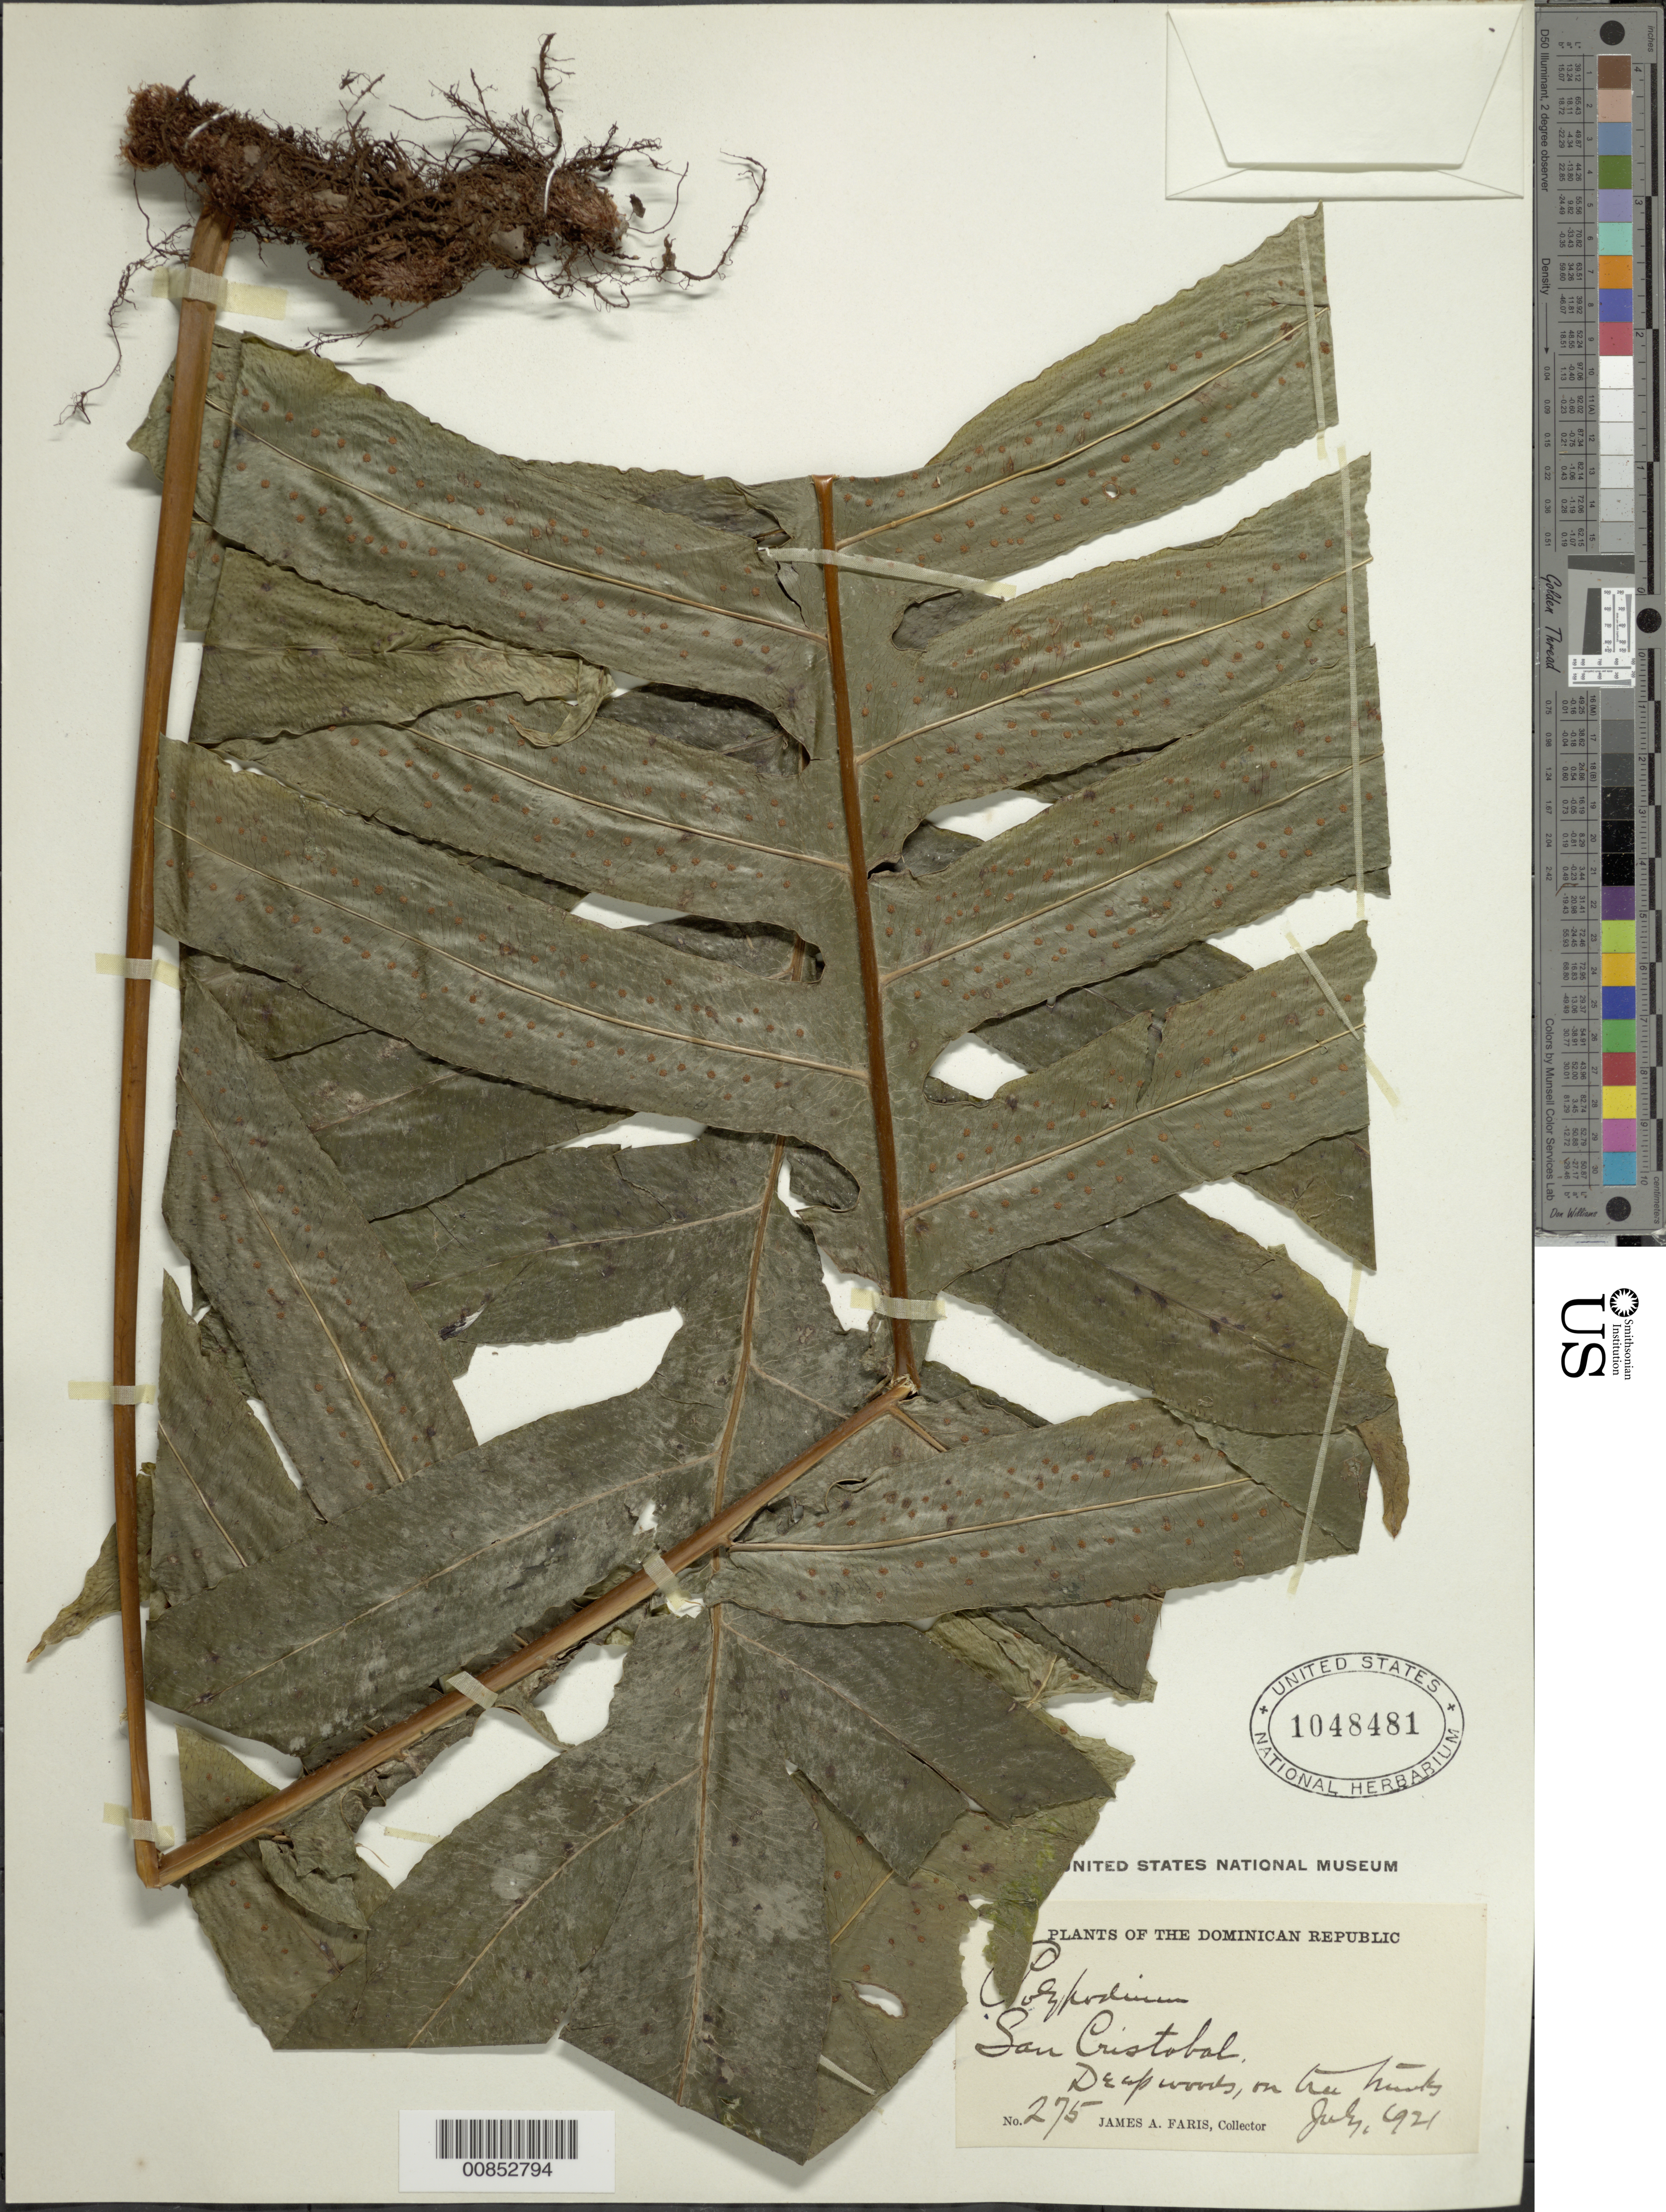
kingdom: Plantae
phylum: Tracheophyta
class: Polypodiopsida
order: Polypodiales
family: Polypodiaceae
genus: Phlebodium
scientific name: Phlebodium aureum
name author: (L.) J. Sm.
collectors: J. Faris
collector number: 275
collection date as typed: Jul 1921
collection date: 1921-07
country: Dominican Republic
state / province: San Cristóbal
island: Hispaniola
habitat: Deep woods on tree trunk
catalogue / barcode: US 1048481